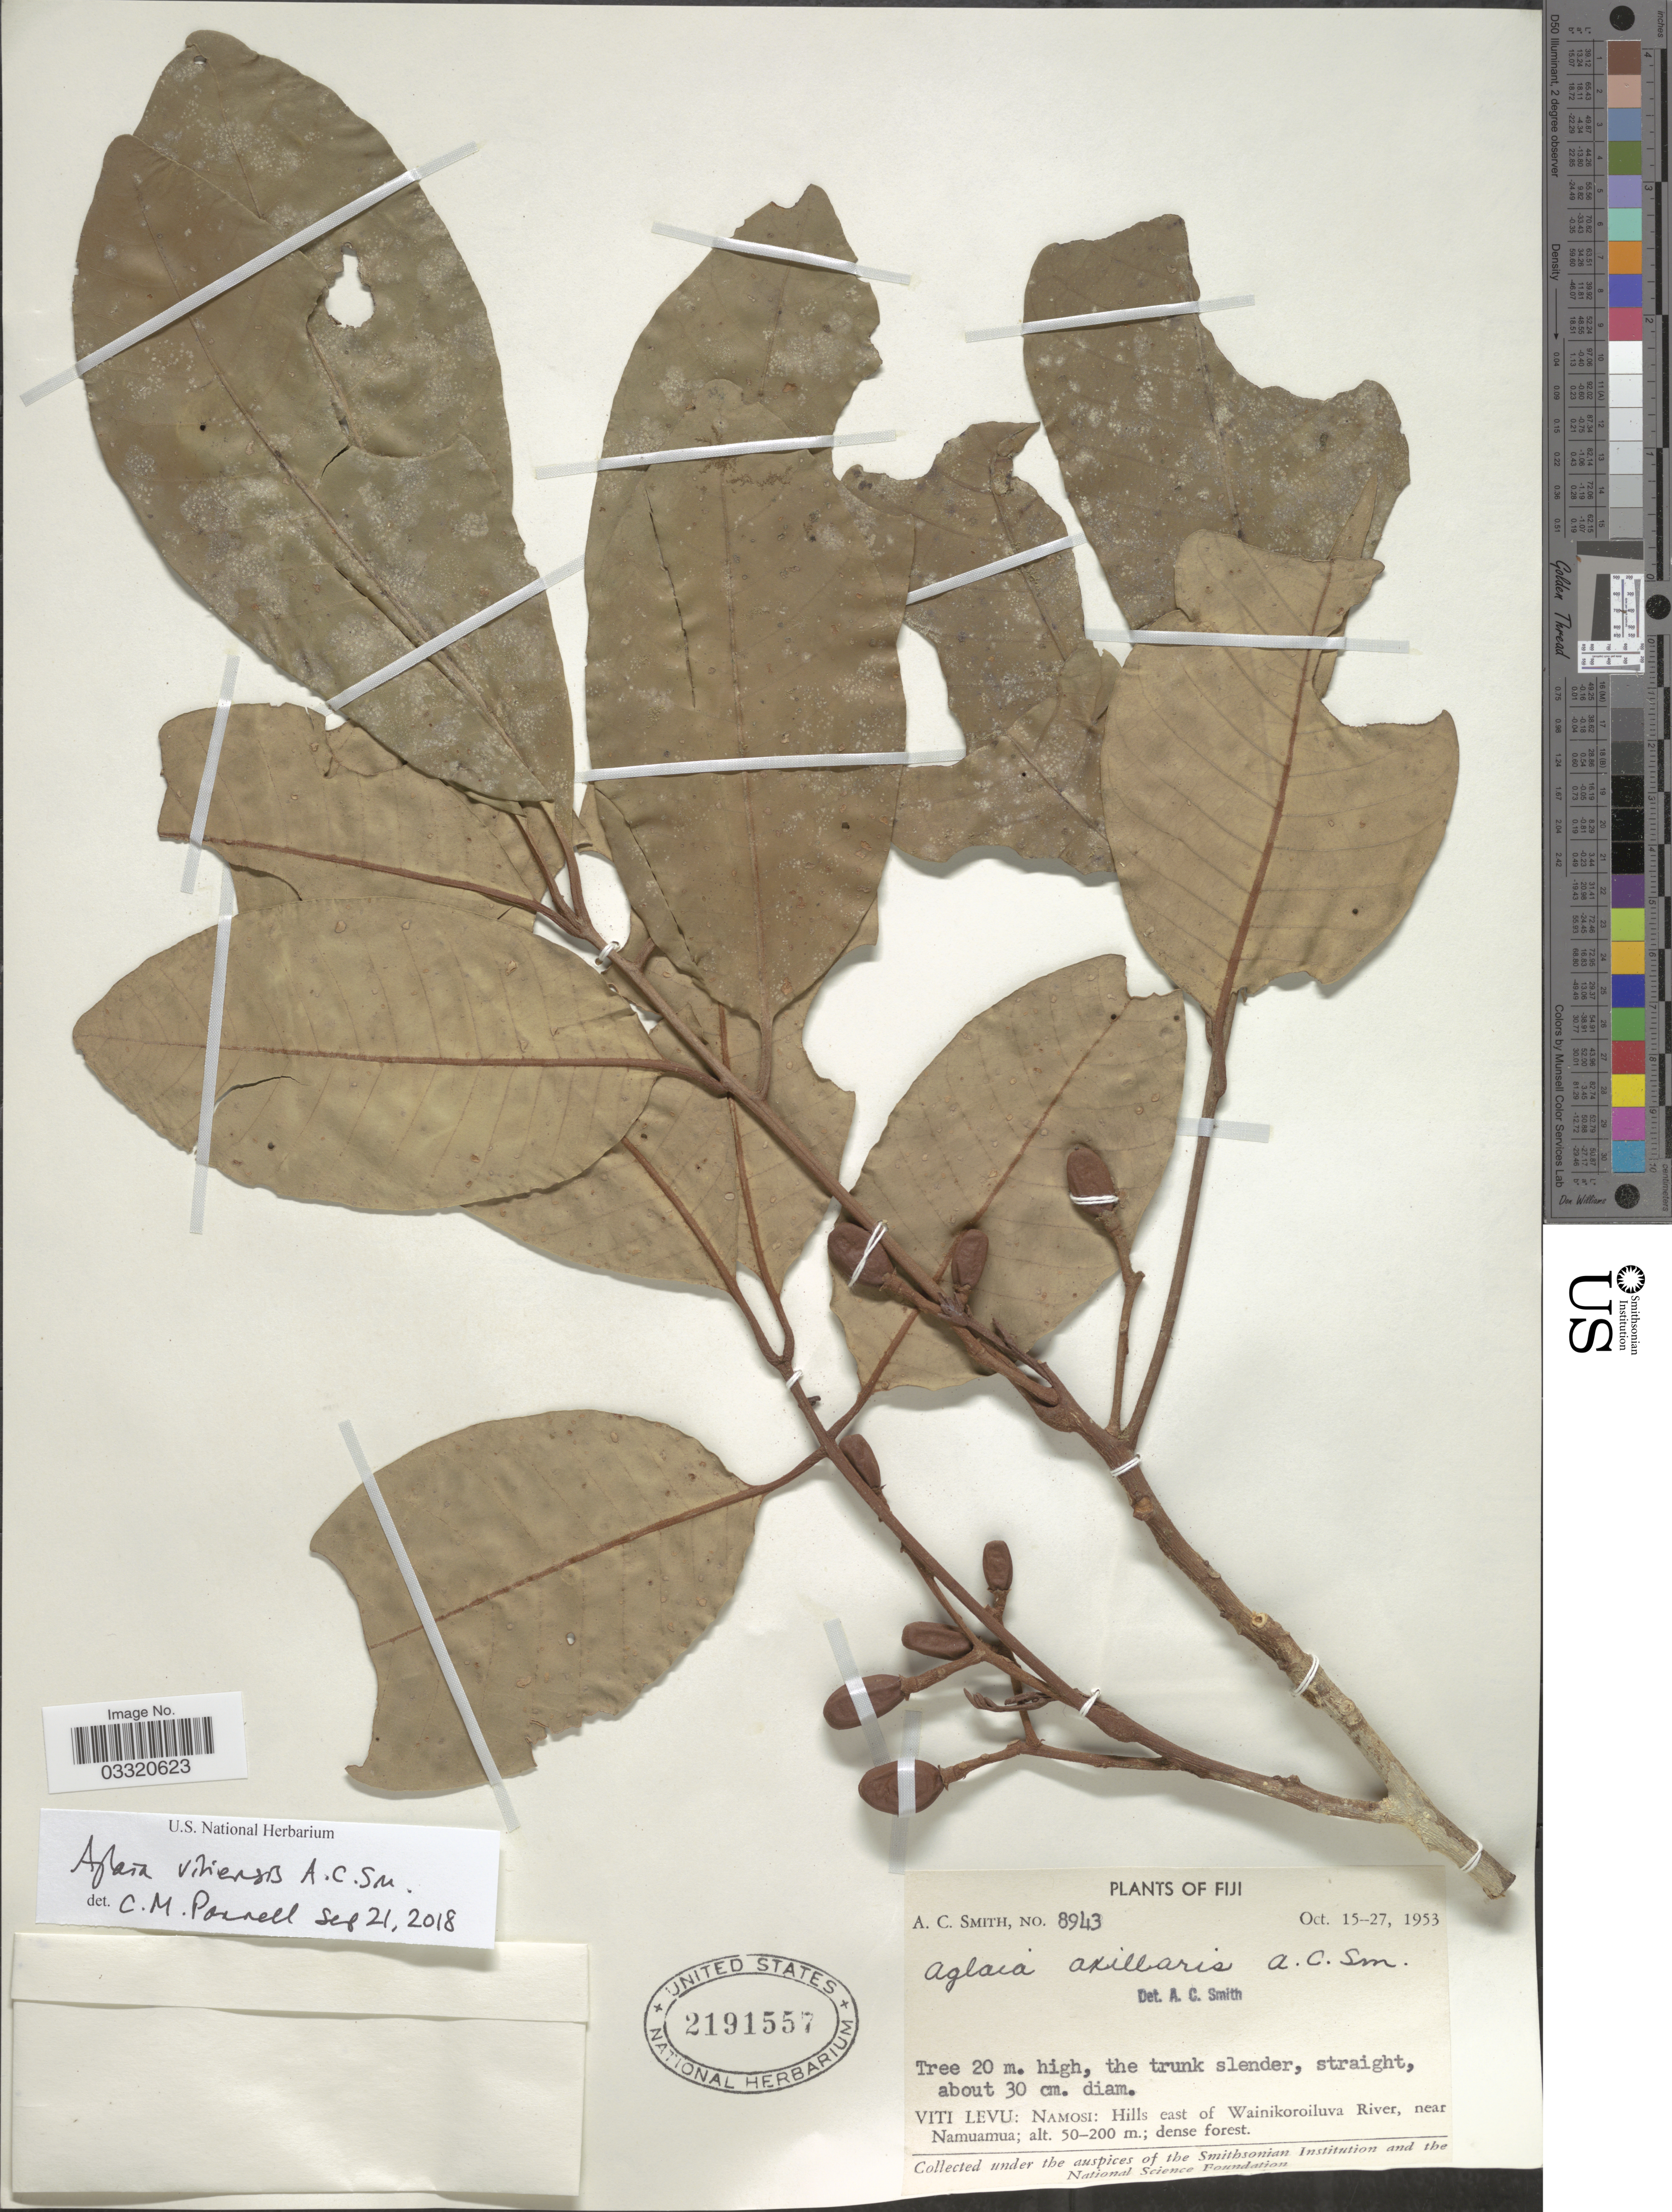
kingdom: Plantae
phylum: Tracheophyta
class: Magnoliopsida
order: Sapindales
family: Meliaceae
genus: Aglaia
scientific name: Aglaia vitiensis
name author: A.C. Sm.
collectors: A. C. Smith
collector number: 8943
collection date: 1953-10-15/1953-10-27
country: Fiji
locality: Viti Levu: Namosi: Hills east of Wainikoroiluva River, near Namuamua.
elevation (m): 50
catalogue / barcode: US 2191557